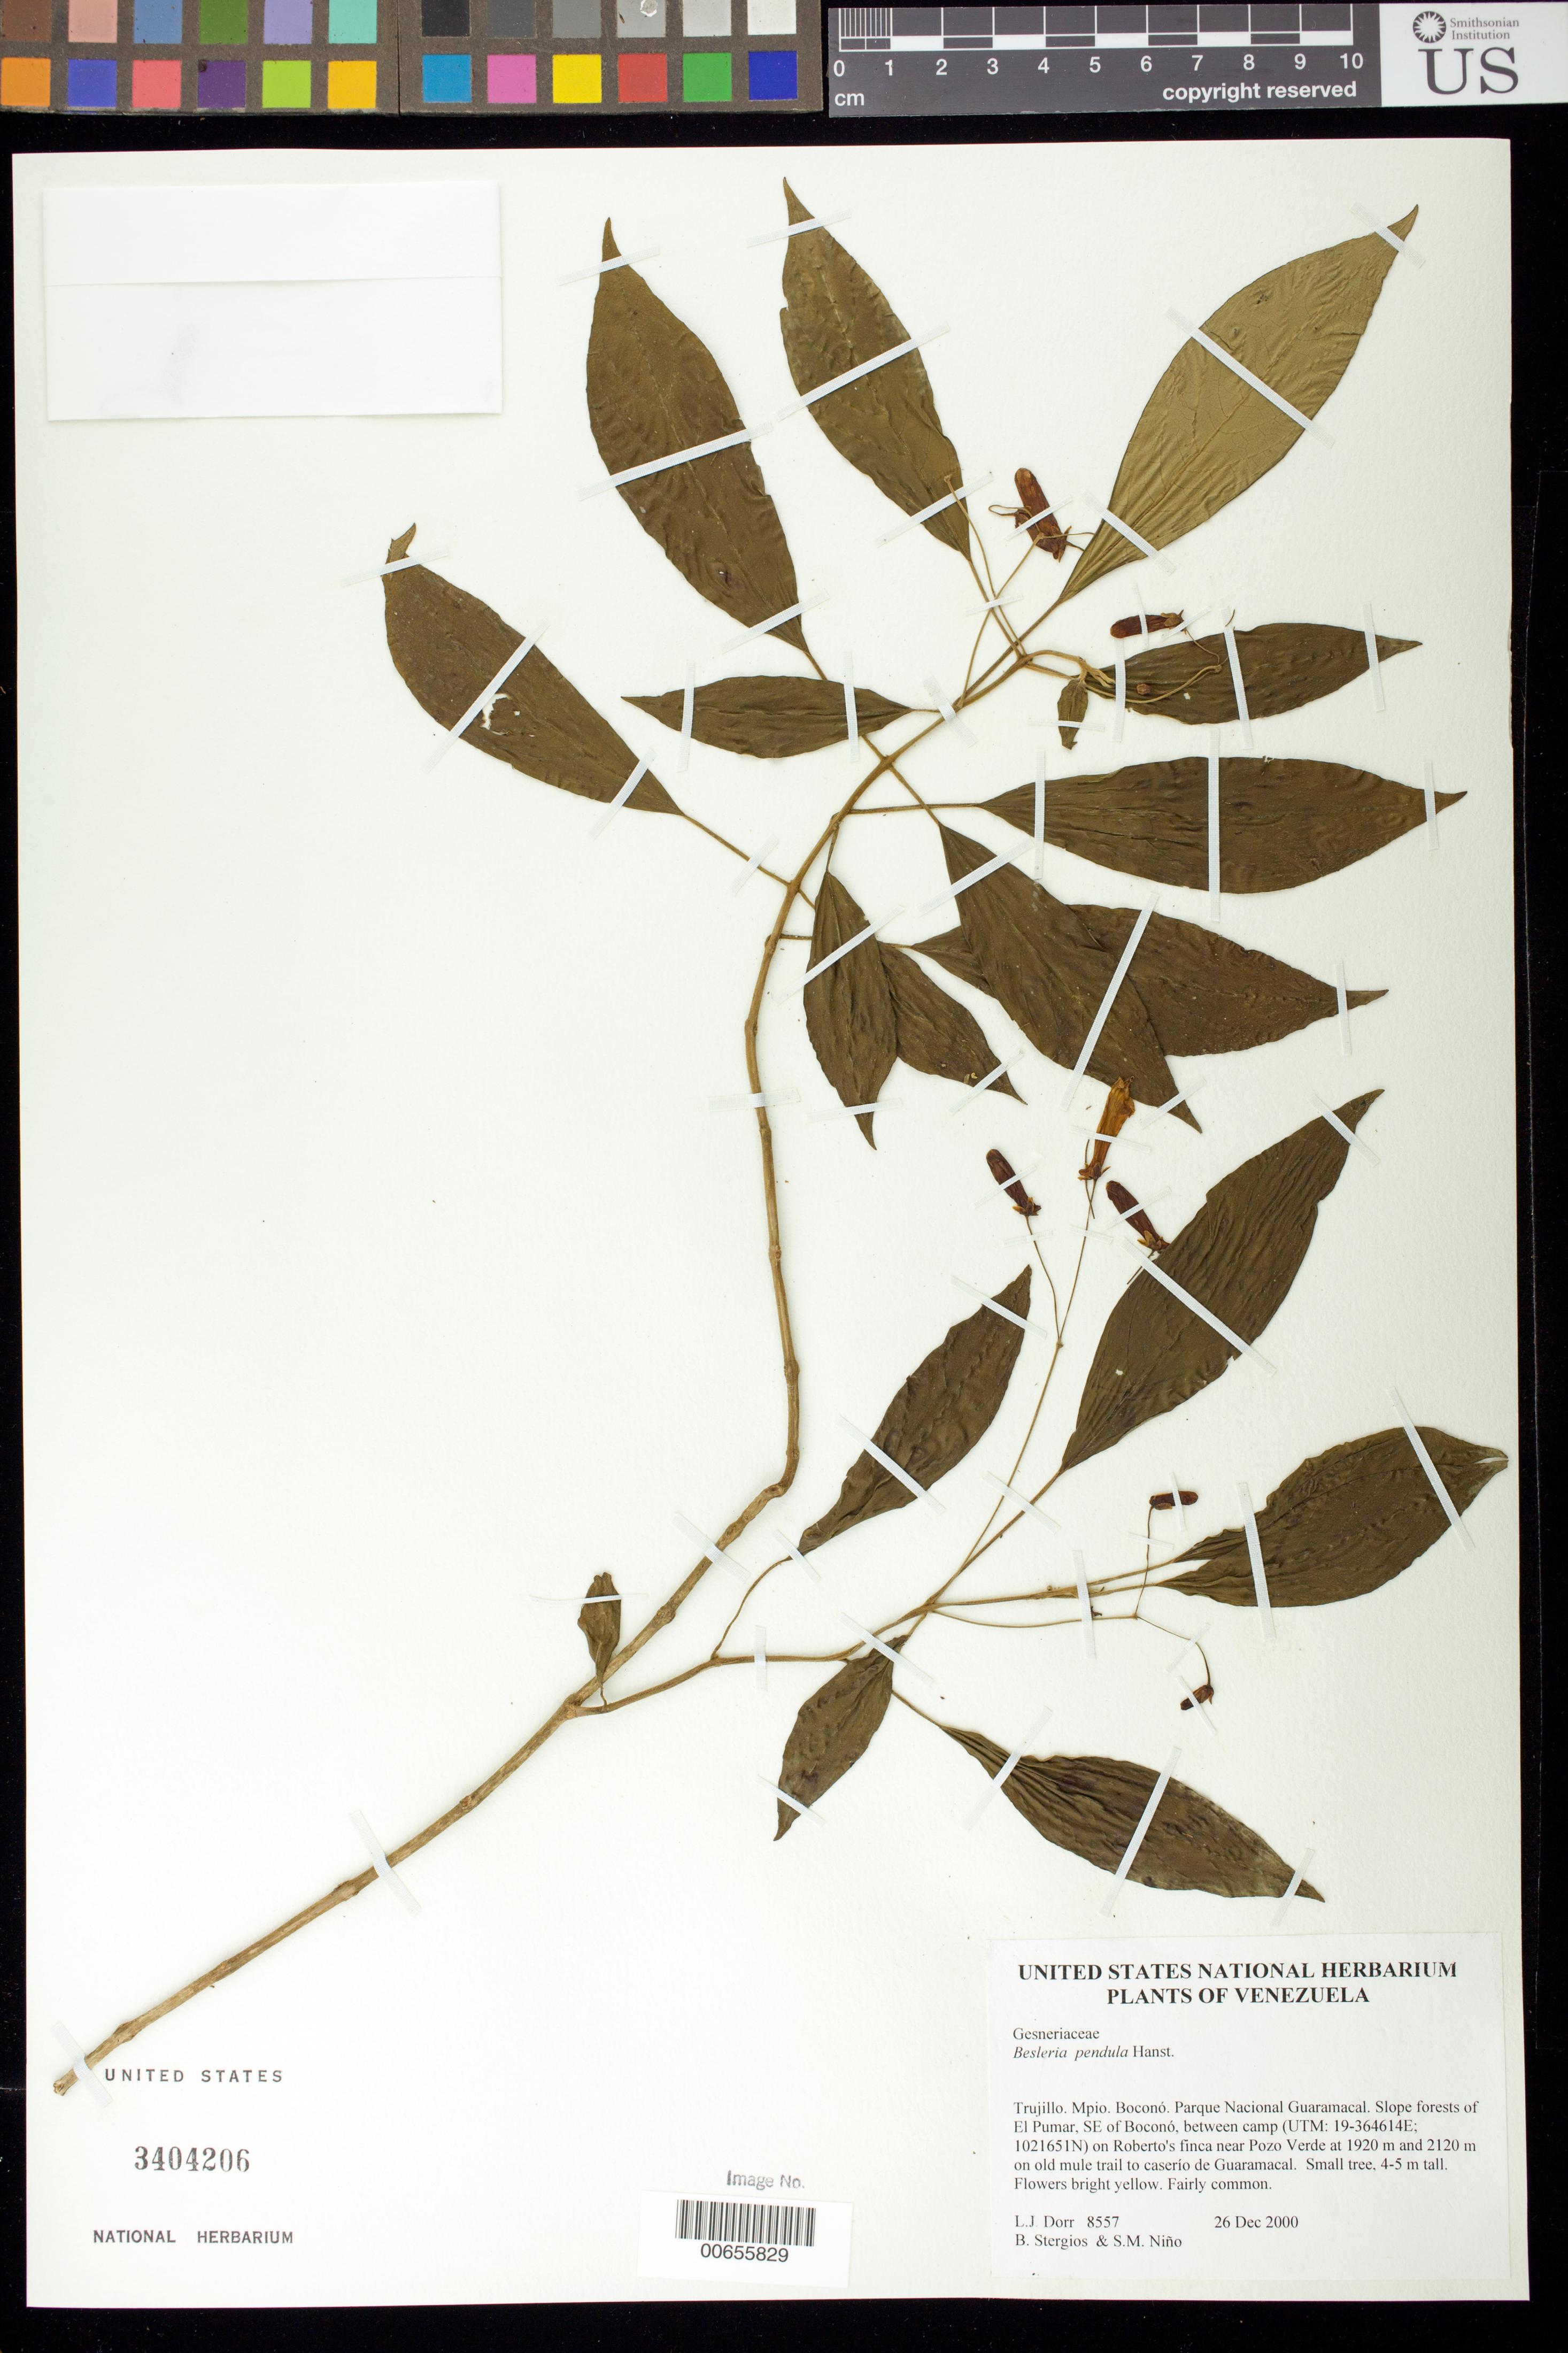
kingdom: Plantae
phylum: Tracheophyta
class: Magnoliopsida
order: Lamiales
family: Gesneriaceae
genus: Besleria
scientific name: Besleria pendula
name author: Hanst.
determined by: Skog, Laurence E.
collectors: L. J. Dorr, B. G. Stergios & S. M. Niño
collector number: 8557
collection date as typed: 26 Dec 2000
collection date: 2000-12-26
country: Venezuela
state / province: Trujillo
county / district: Boconó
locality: Parque Nacional Guaramacal. El Pumar, SE of Boconó, between camp on Roberto's finca near Pozo Verde at 1920 m and 2120 m on old mule trail to caserío de Guaramacal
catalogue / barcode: US 3404206